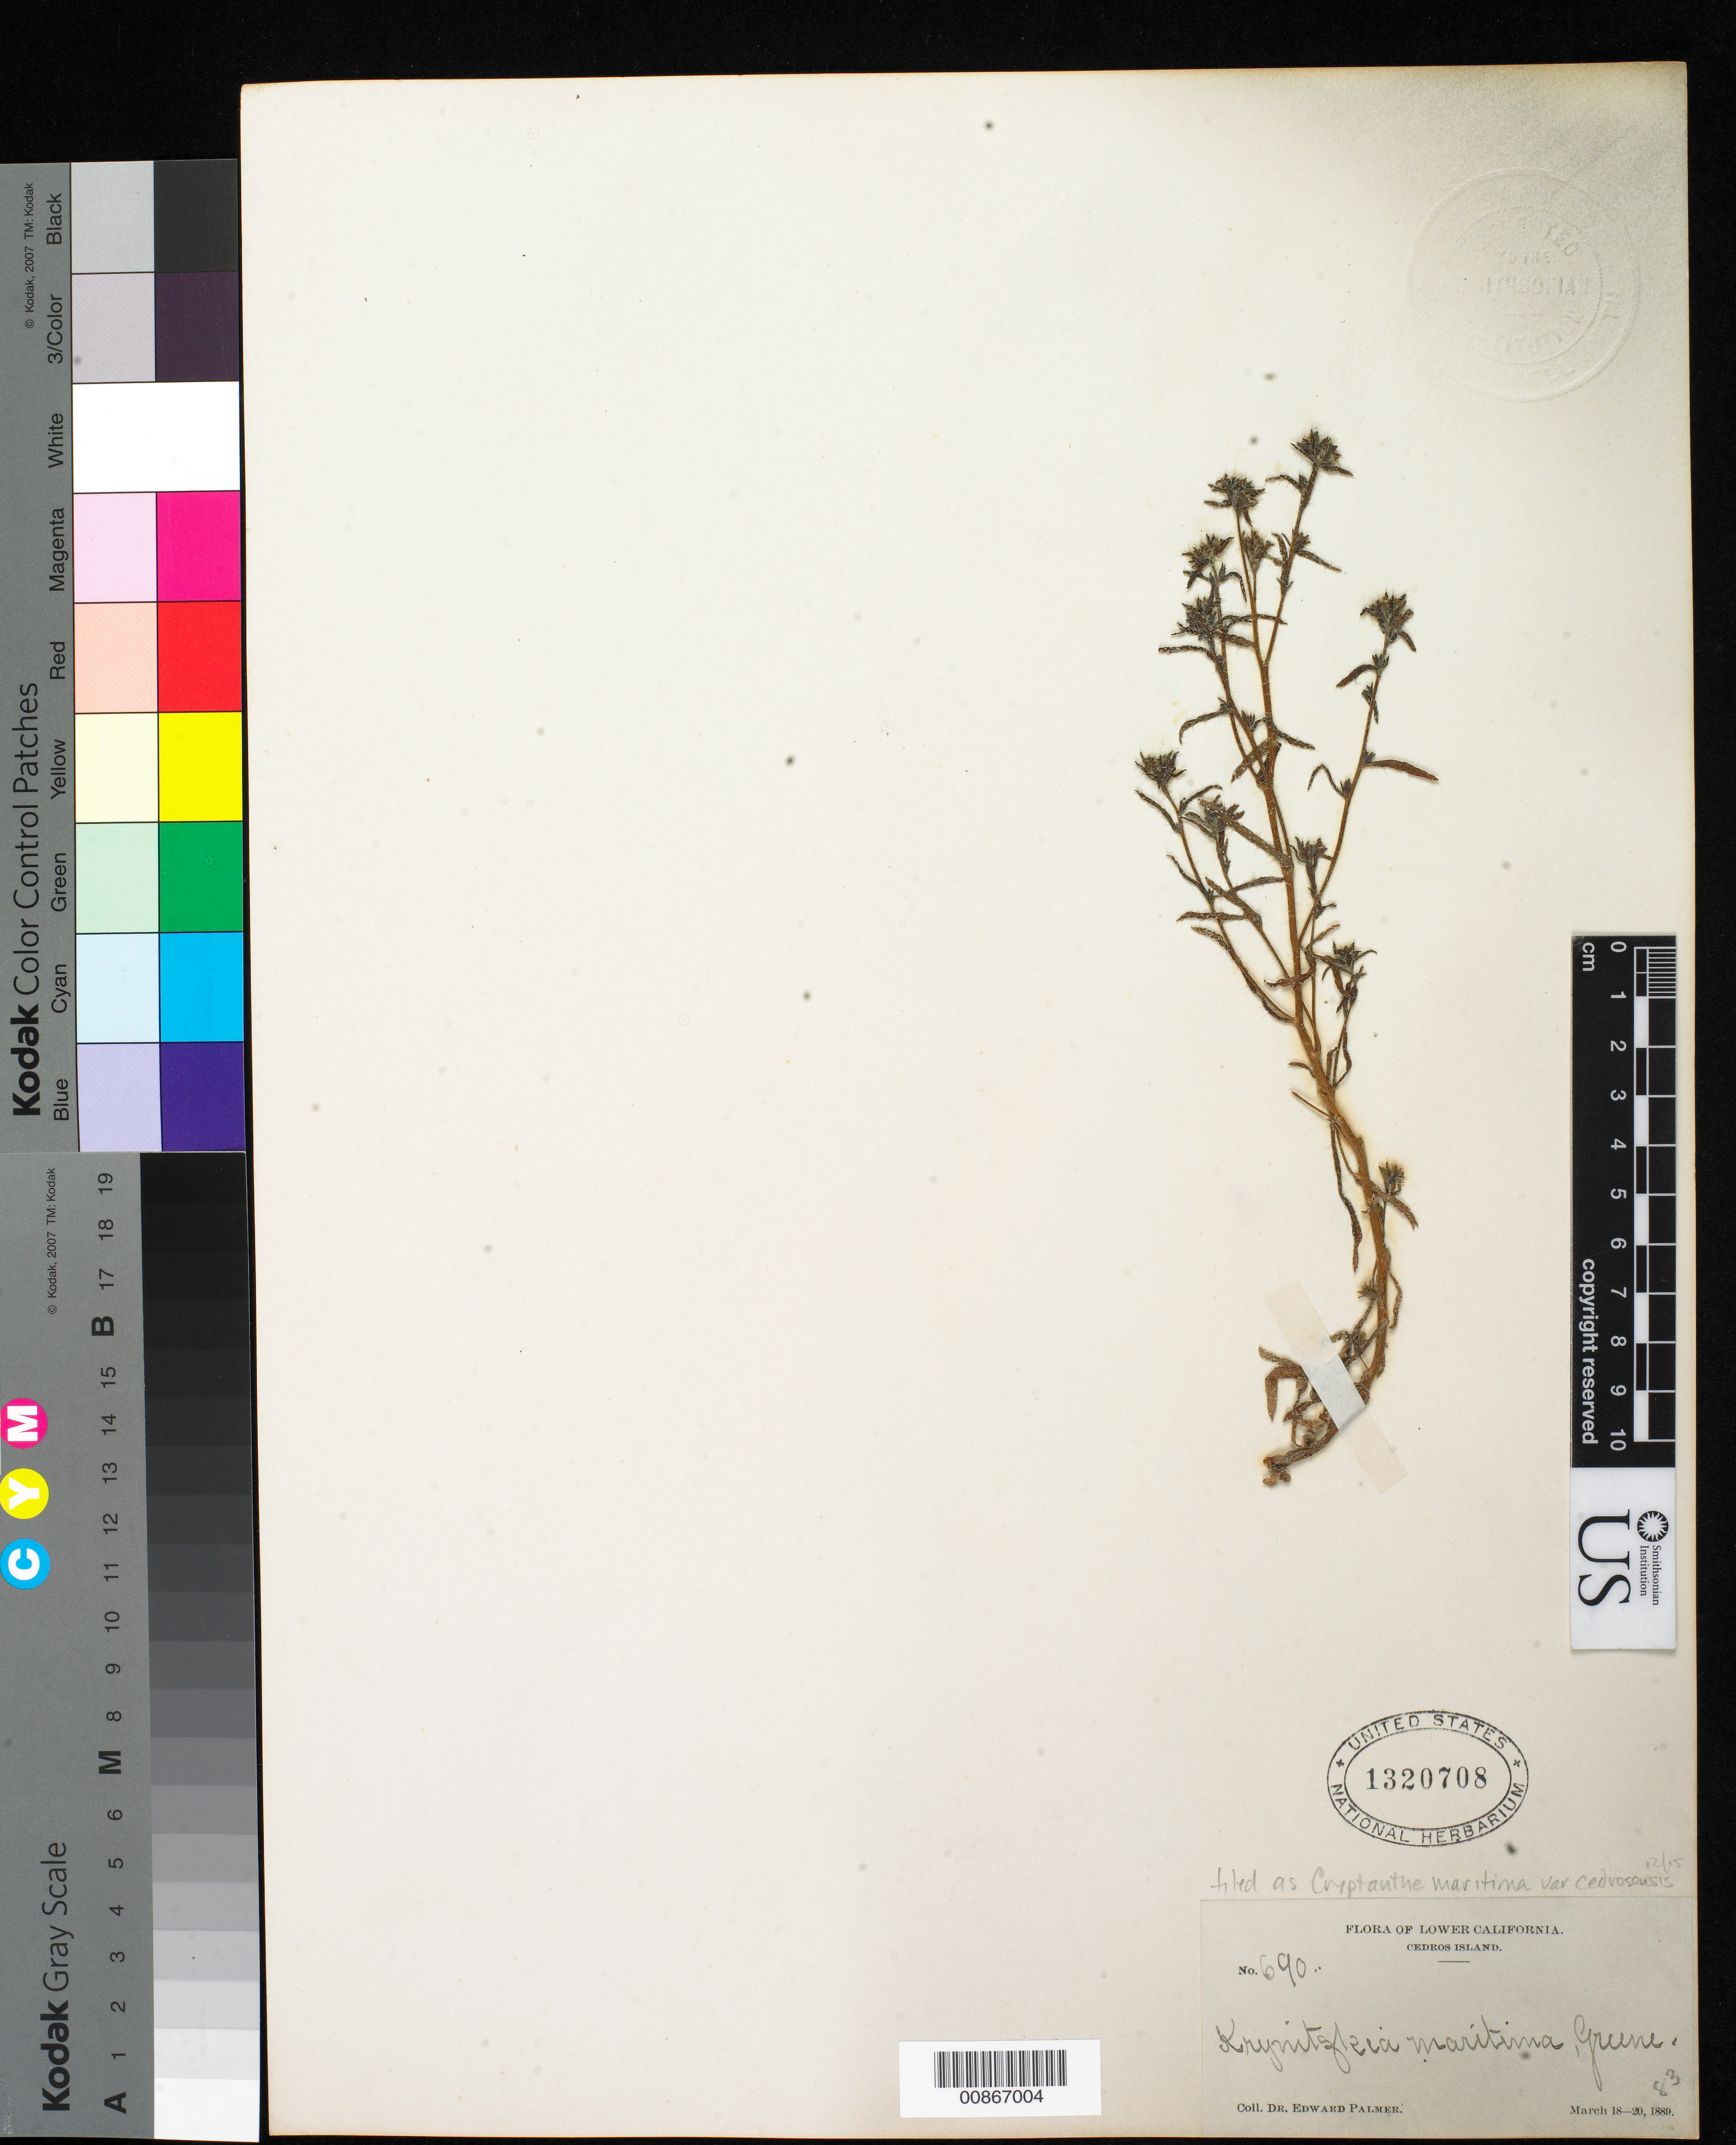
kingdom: Plantae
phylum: Tracheophyta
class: Magnoliopsida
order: Boraginales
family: Boraginaceae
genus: Cryptantha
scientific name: Cryptantha maritima var. cedrosensis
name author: (Greene) I.M. Johnst.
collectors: E. Palmer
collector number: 690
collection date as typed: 18 Mar 1889 to 20 Mar 1889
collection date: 1889-03-18/1889-03-20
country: Mexico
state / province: Baja California Norte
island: Cedros I.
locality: Cedros Island, Baja California.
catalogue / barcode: US 1320708